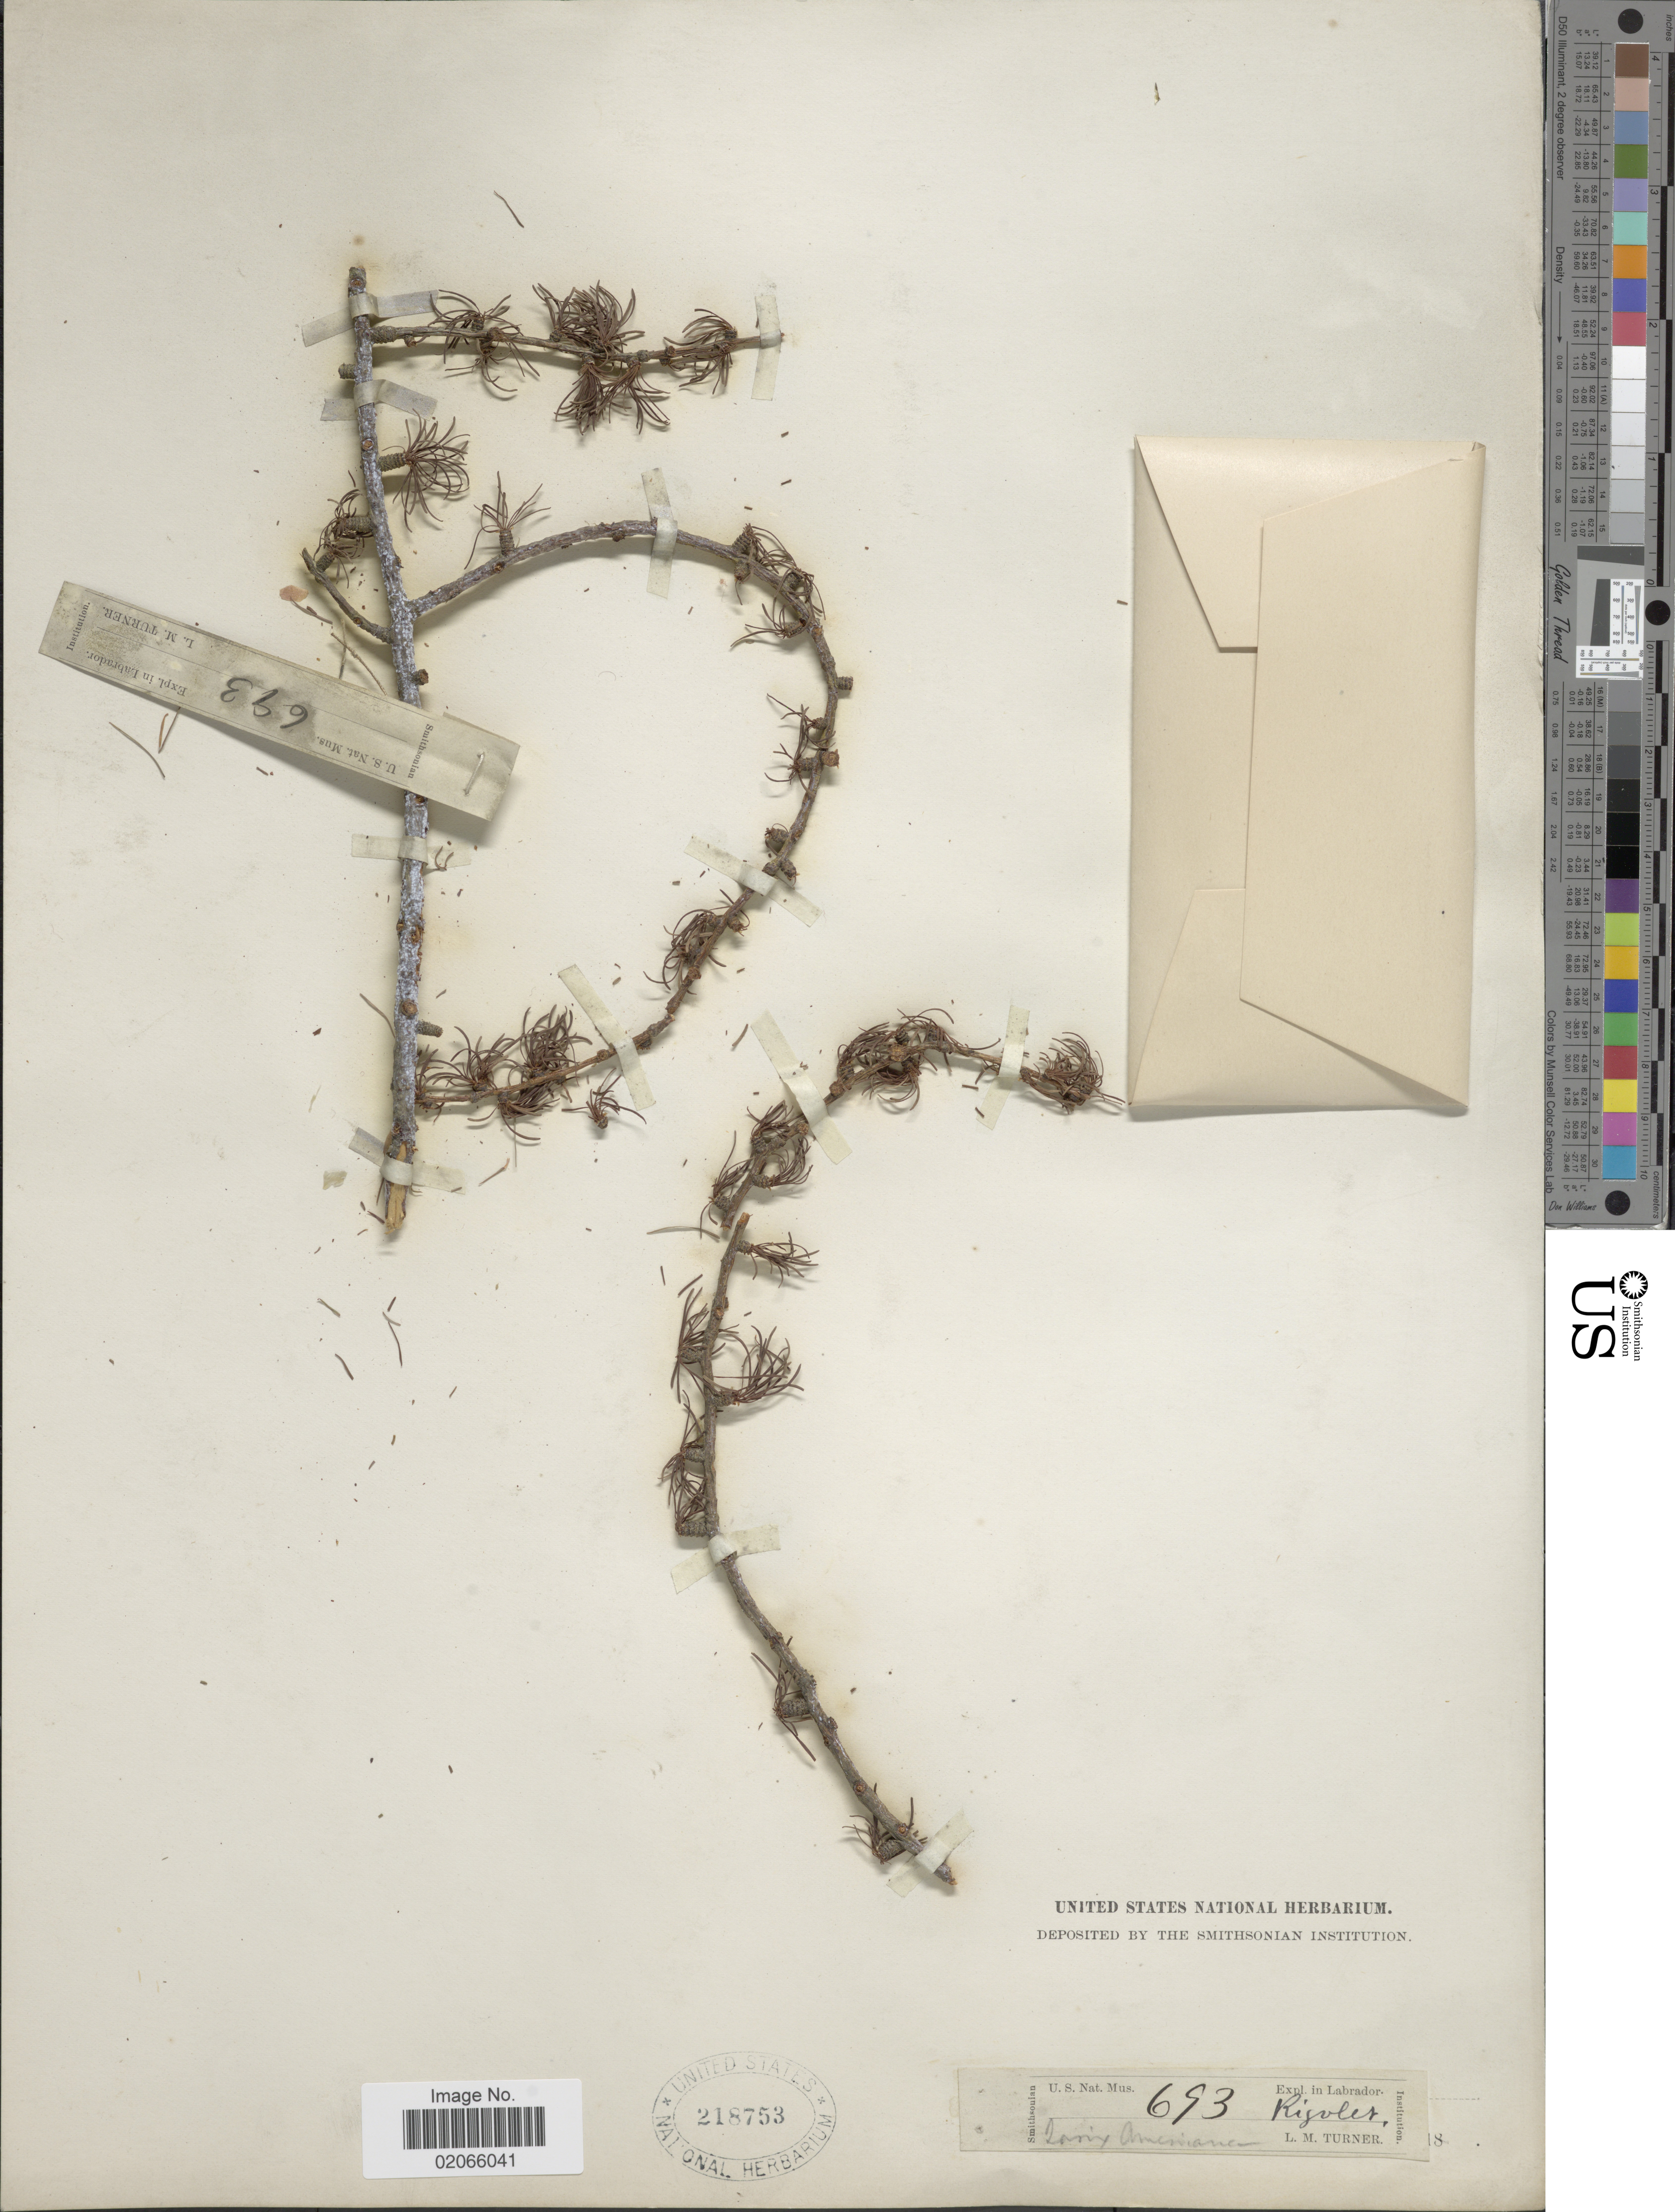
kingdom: Plantae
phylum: Tracheophyta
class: Pinopsida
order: Pinales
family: Pinaceae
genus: Larix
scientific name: Larix laricina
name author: (Du Roi) K. Koch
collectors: L. M. Turner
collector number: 693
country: Canada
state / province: Newfoundland and Labrador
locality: Labrador. Rigolet.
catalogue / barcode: US 218753